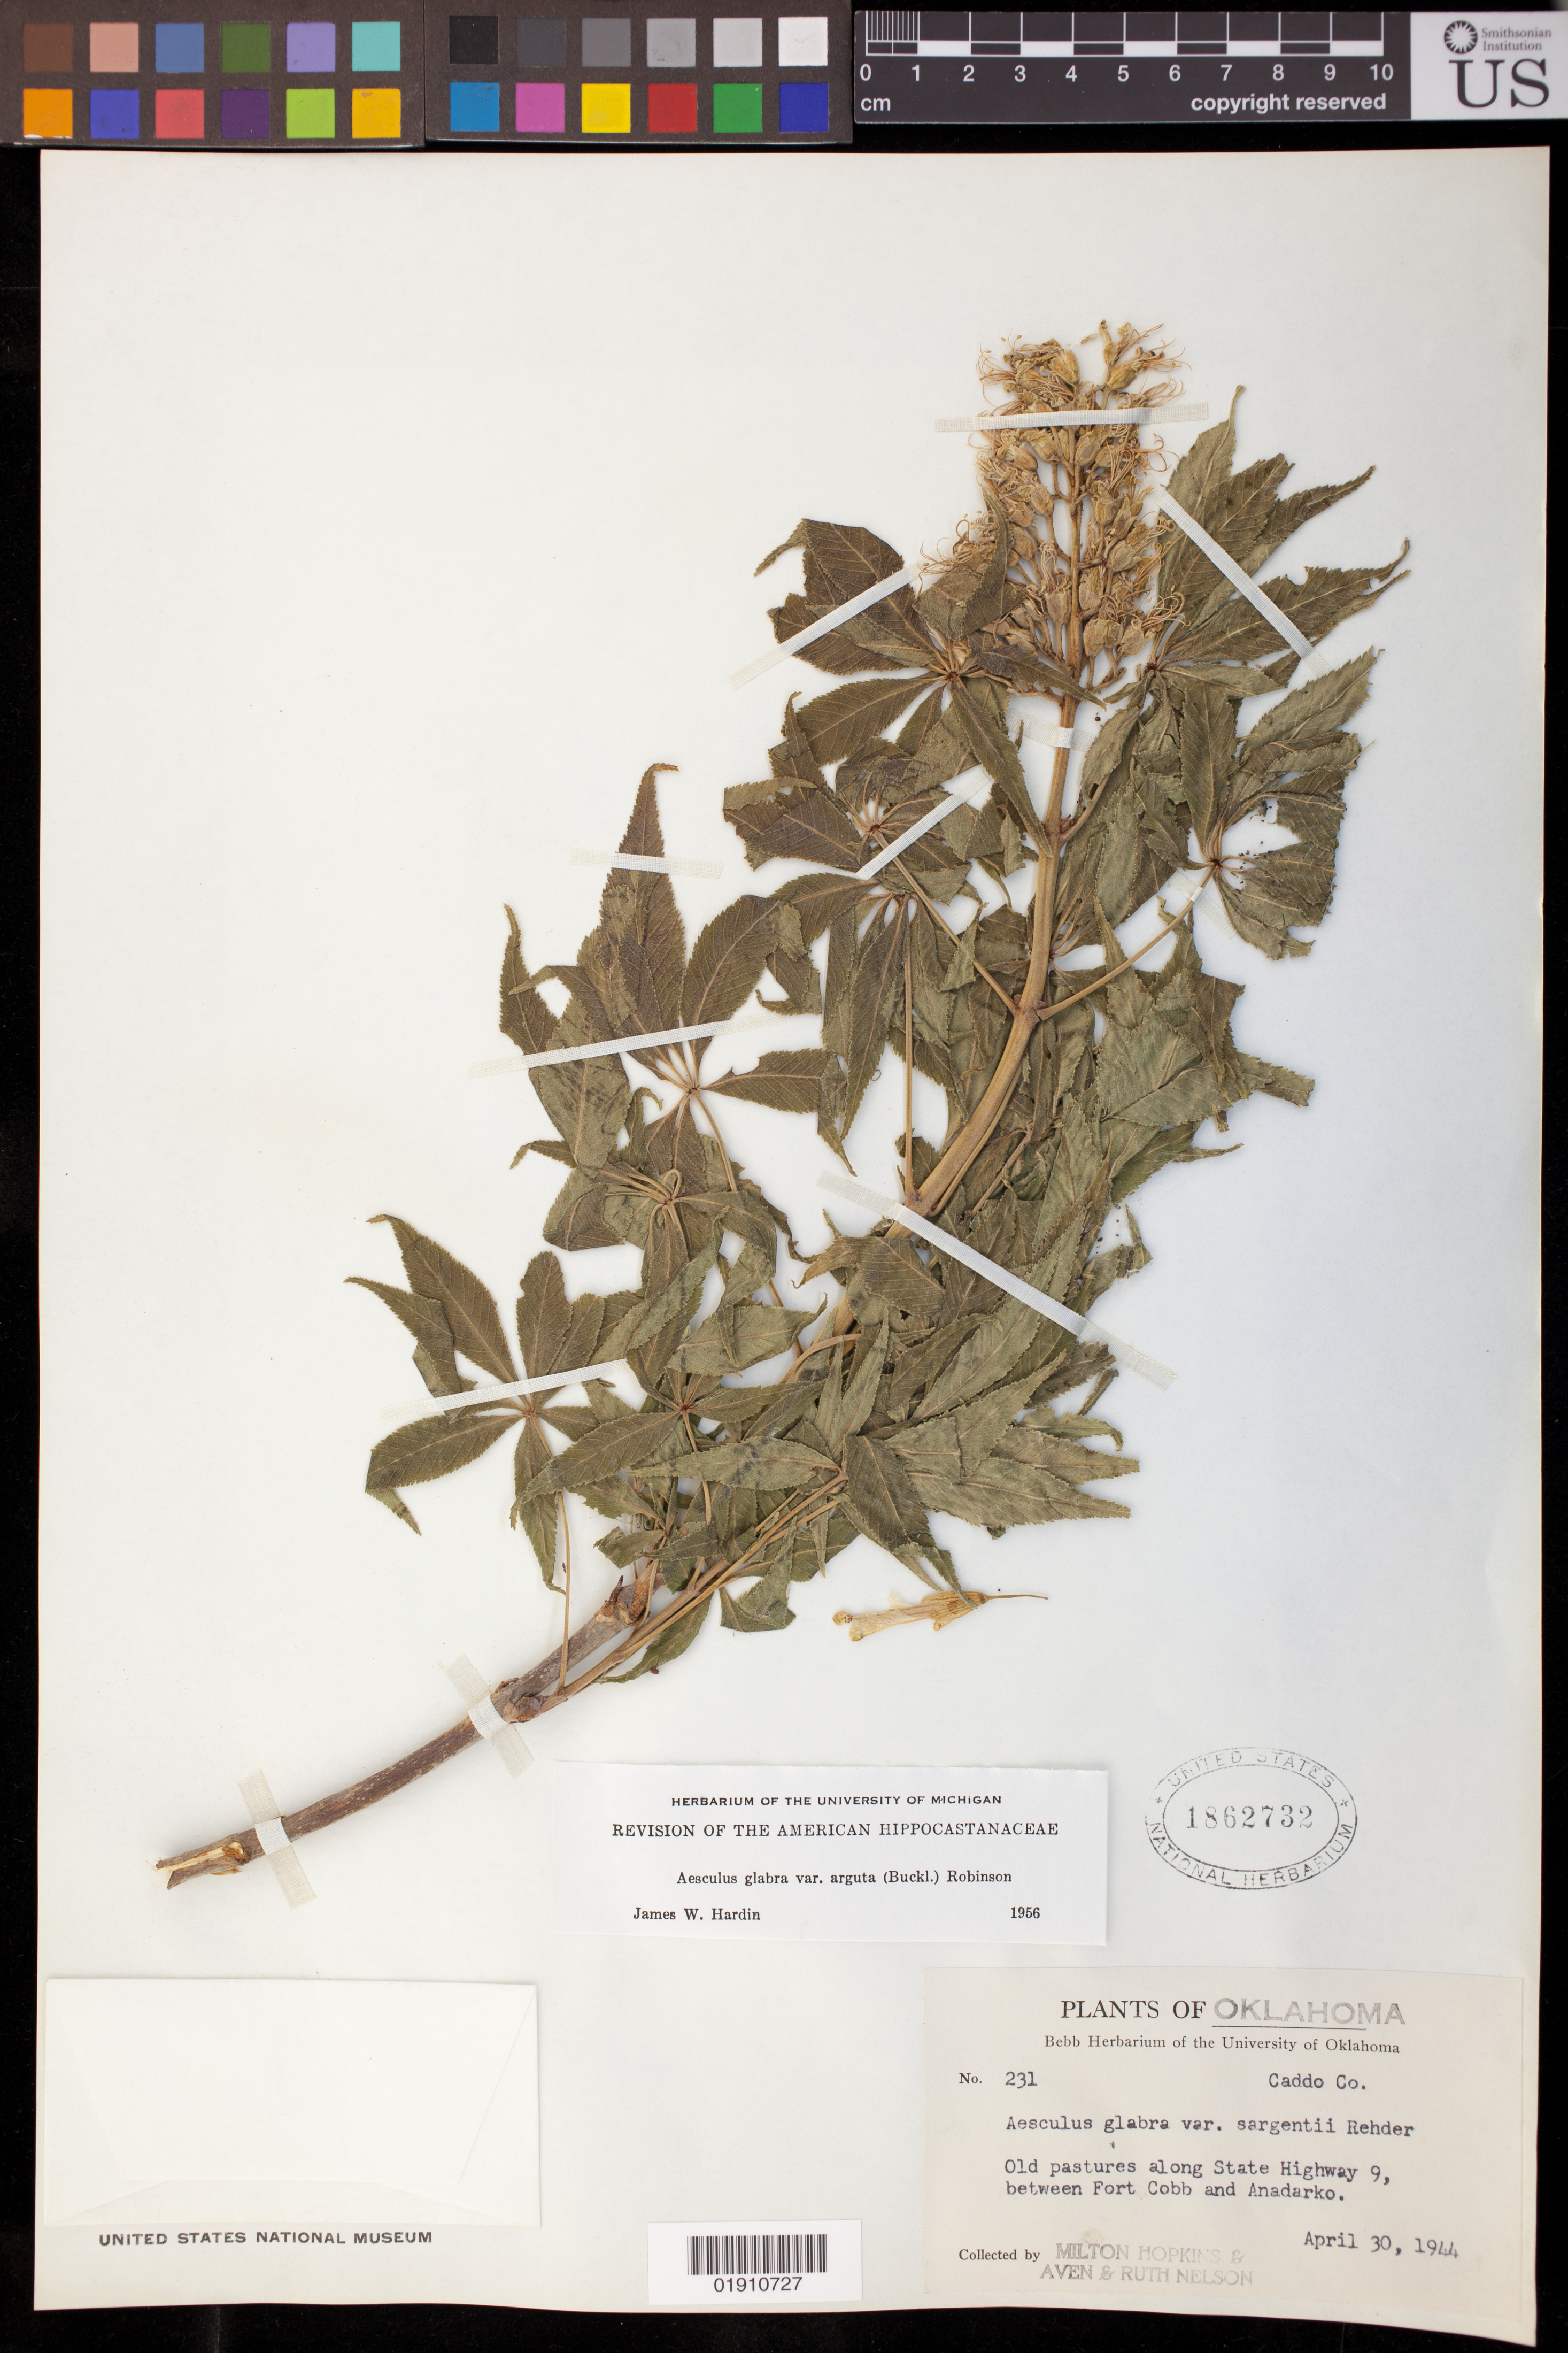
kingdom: Plantae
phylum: Tracheophyta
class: Magnoliopsida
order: Sapindales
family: Sapindaceae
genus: Aesculus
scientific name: Aesculus glabra var. anguta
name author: (Buckley) B.L. Rob.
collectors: M. Hopkins, A. Nelson & R. A. Nelson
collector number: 231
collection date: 1944-04-30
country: United States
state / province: Oklahoma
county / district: Caddo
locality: Old pastures along State Highway 9, between Fort Cobb and Anadarko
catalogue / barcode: US 1862732